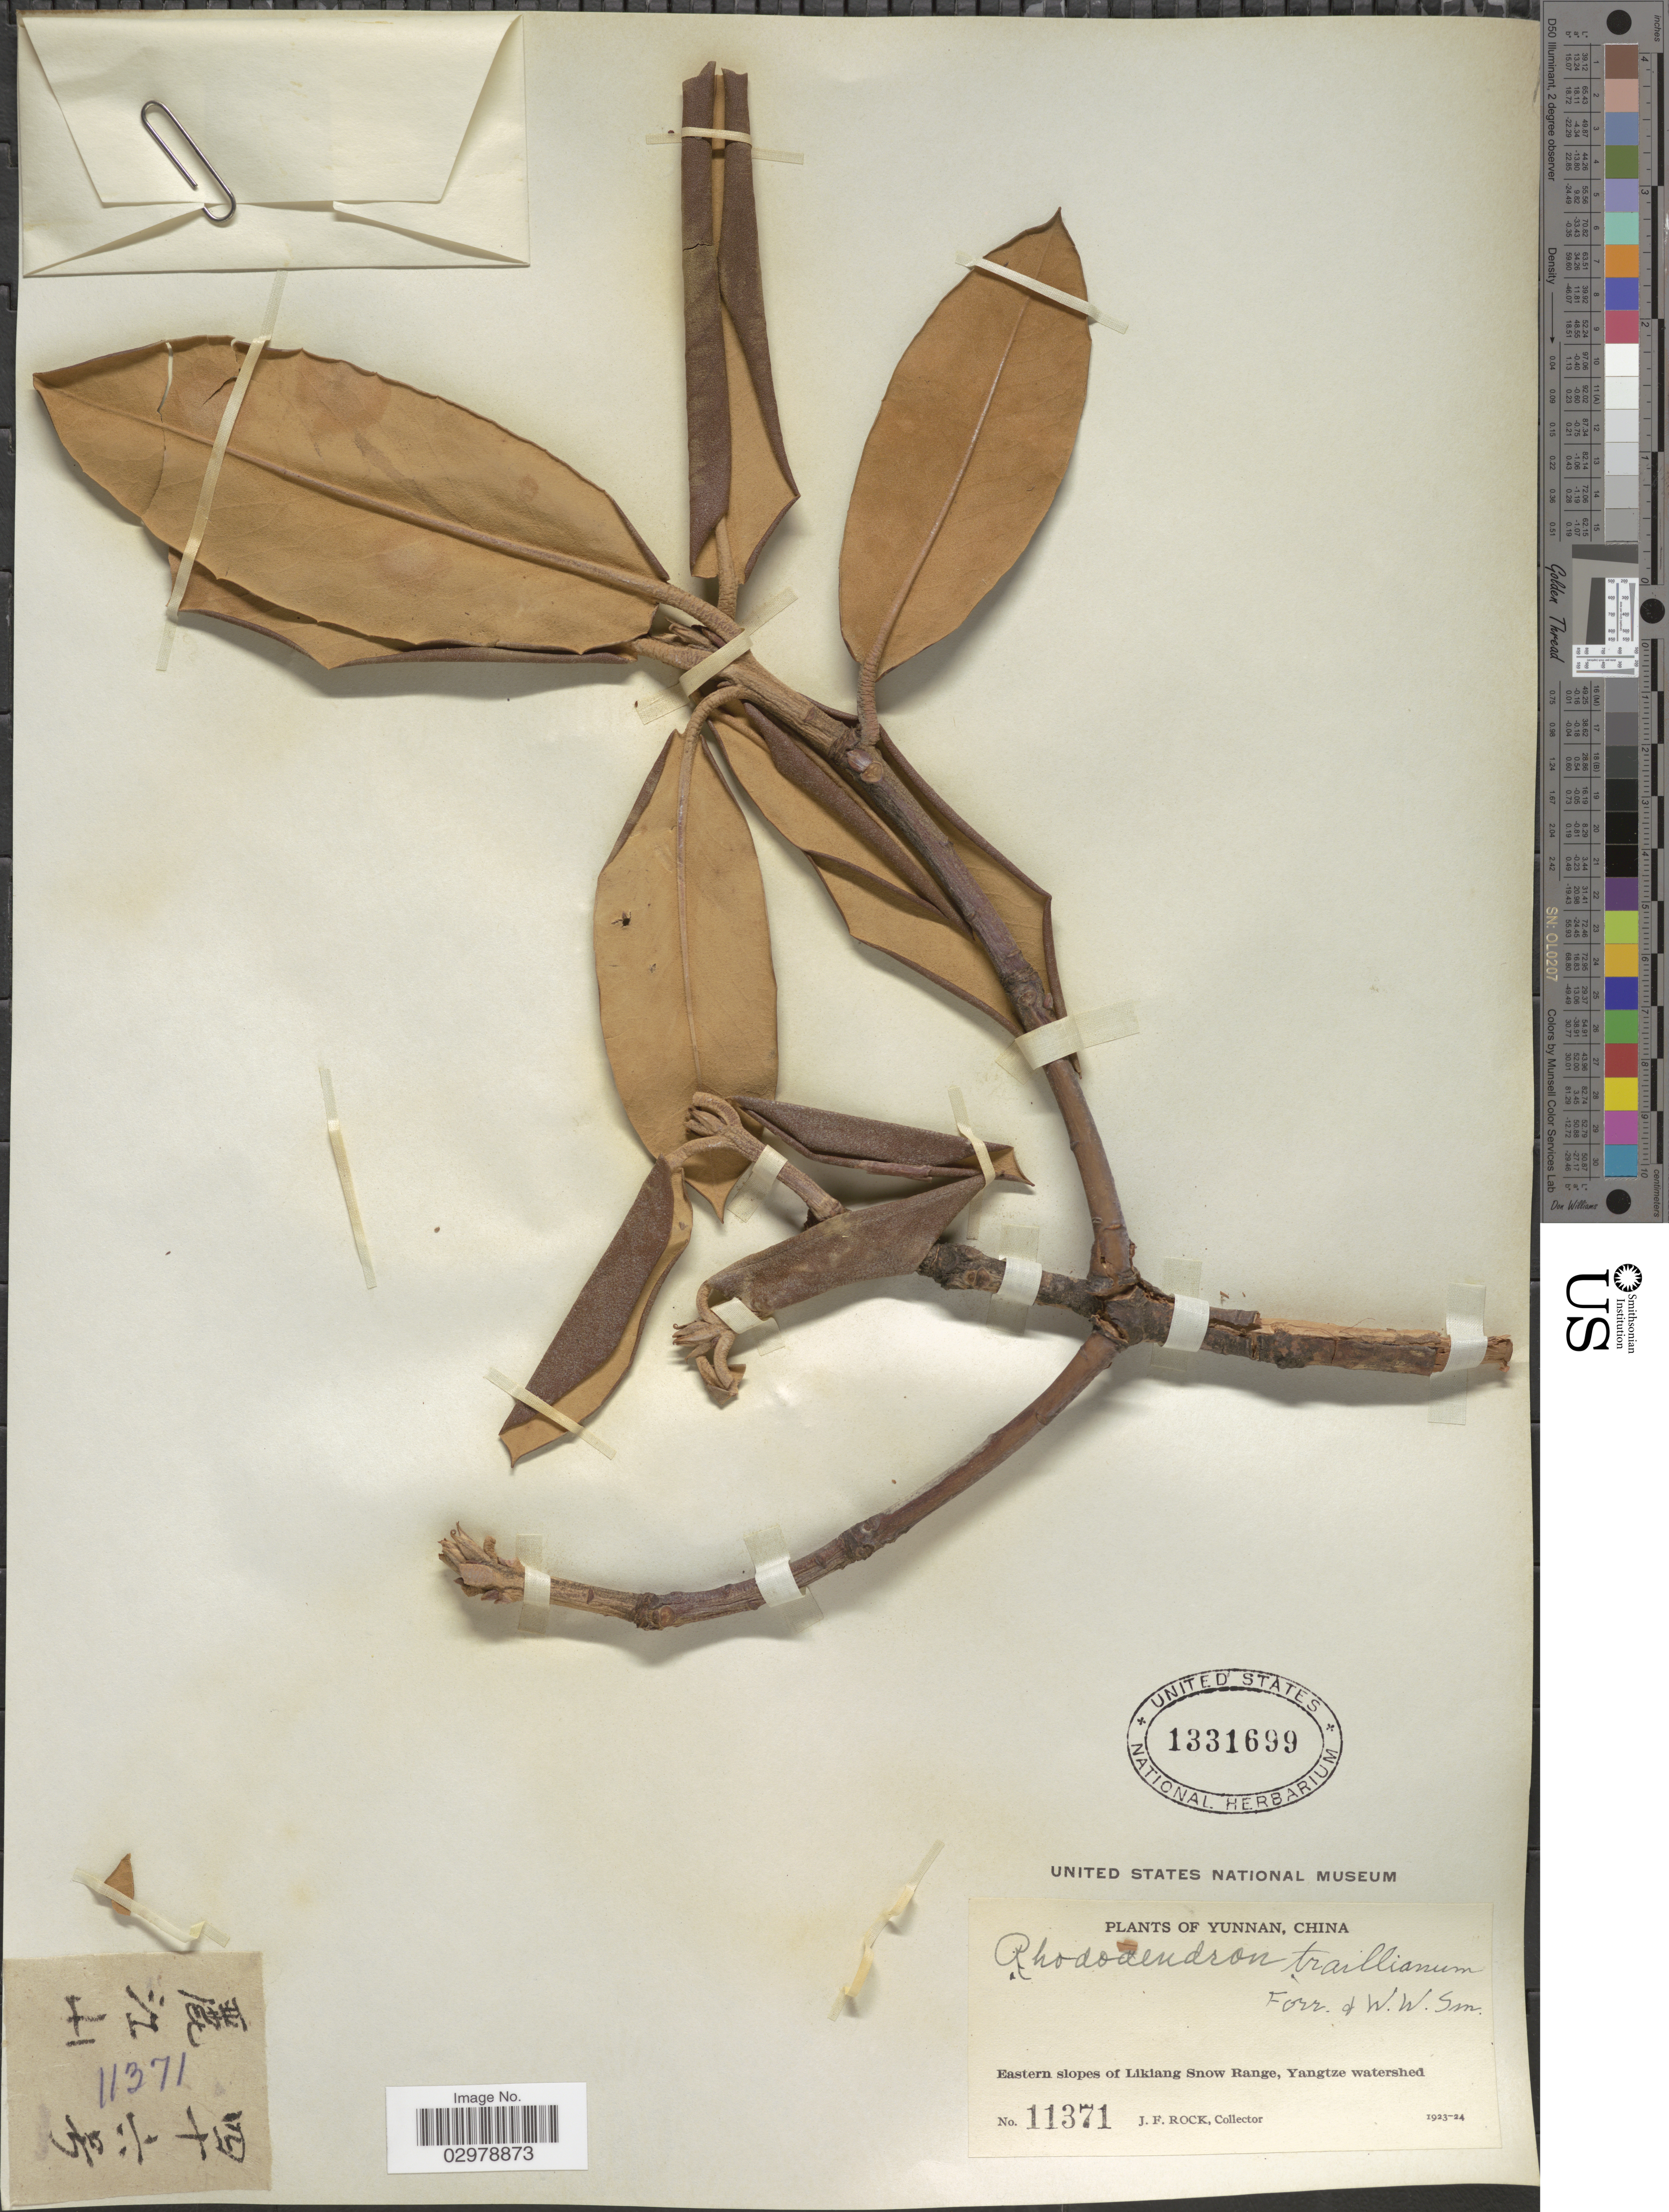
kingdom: Plantae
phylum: Tracheophyta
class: Magnoliopsida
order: Ericales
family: Ericaceae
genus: Rhododendron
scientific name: Rhododendron traillianum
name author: Forrest & W.W. Sm.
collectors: J. Rock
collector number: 11371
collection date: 1923/1924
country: China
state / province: Yunnan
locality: Eastern slopes of Likiang Snow Range, Yangtze watershed.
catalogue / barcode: US 1331699